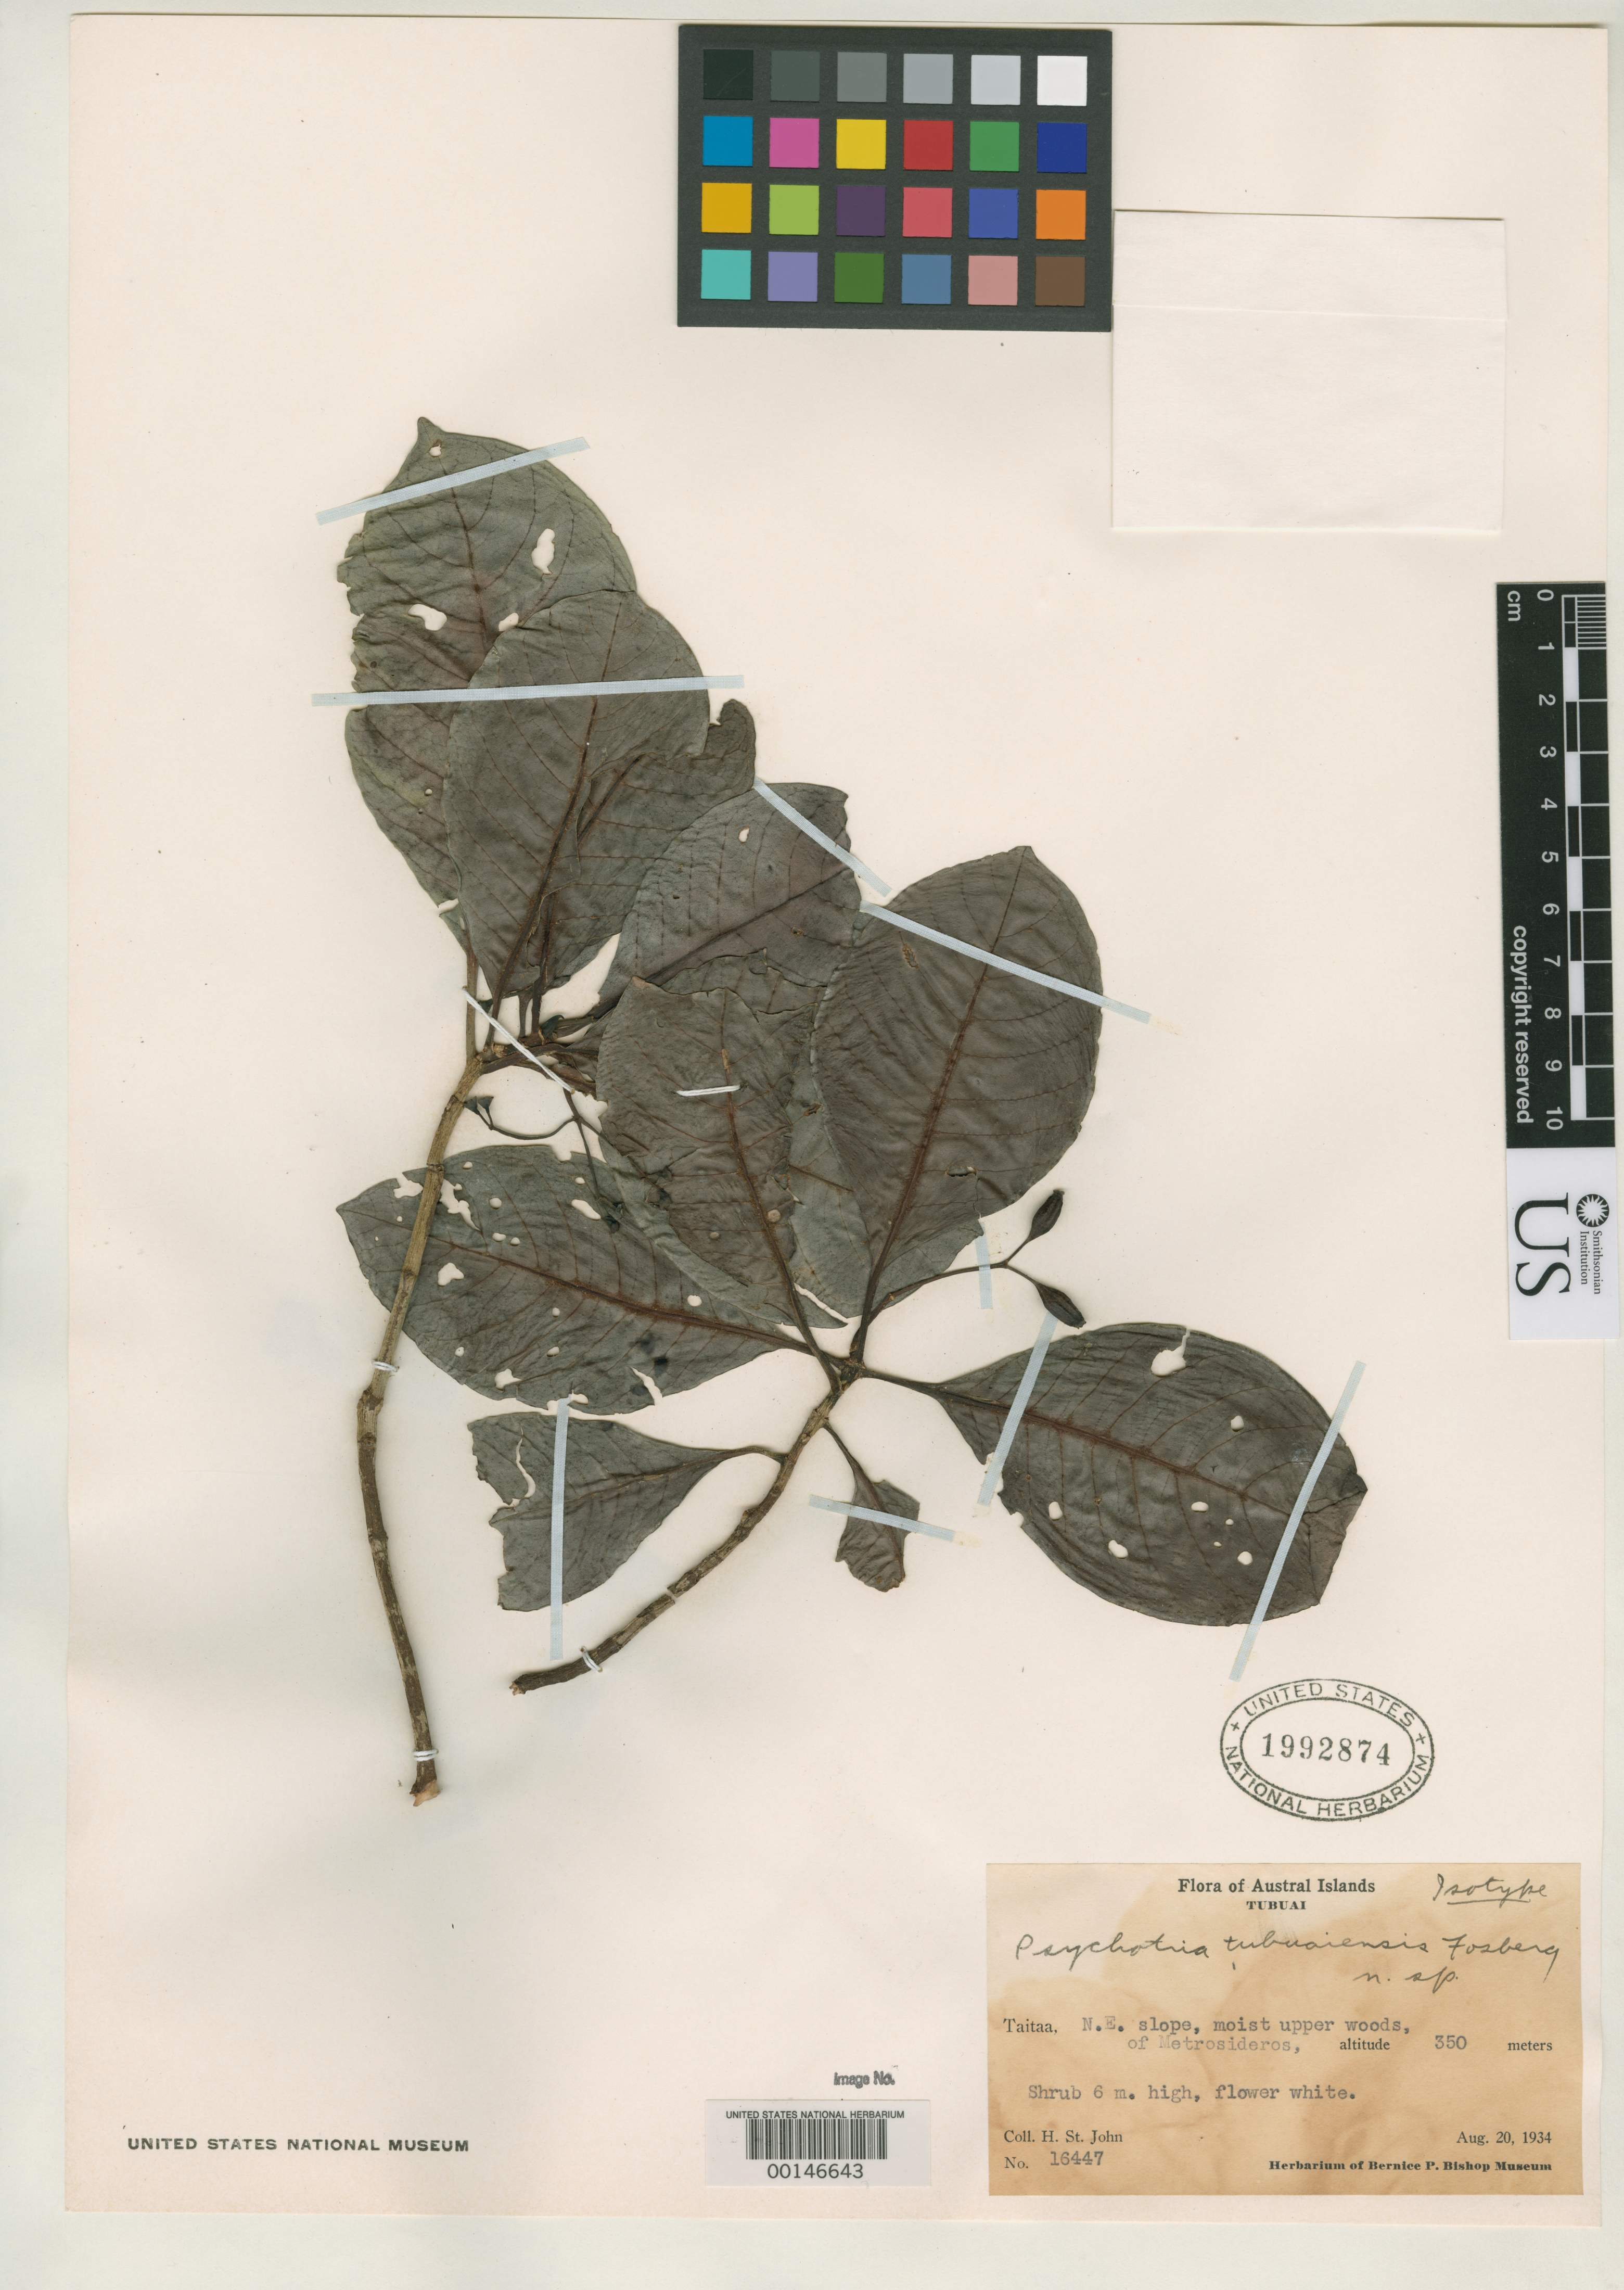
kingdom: Plantae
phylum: Tracheophyta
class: Magnoliopsida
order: Gentianales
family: Rubiaceae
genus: Psychotria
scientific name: Psychotria tubuaiensis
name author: Fosberg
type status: Isotype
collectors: H. St. John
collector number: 16447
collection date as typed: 20 Aug 1934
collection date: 1934-08-20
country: French Polynesia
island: Tubuai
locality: Taitaa, NE slope.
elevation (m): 350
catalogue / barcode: US 1992874